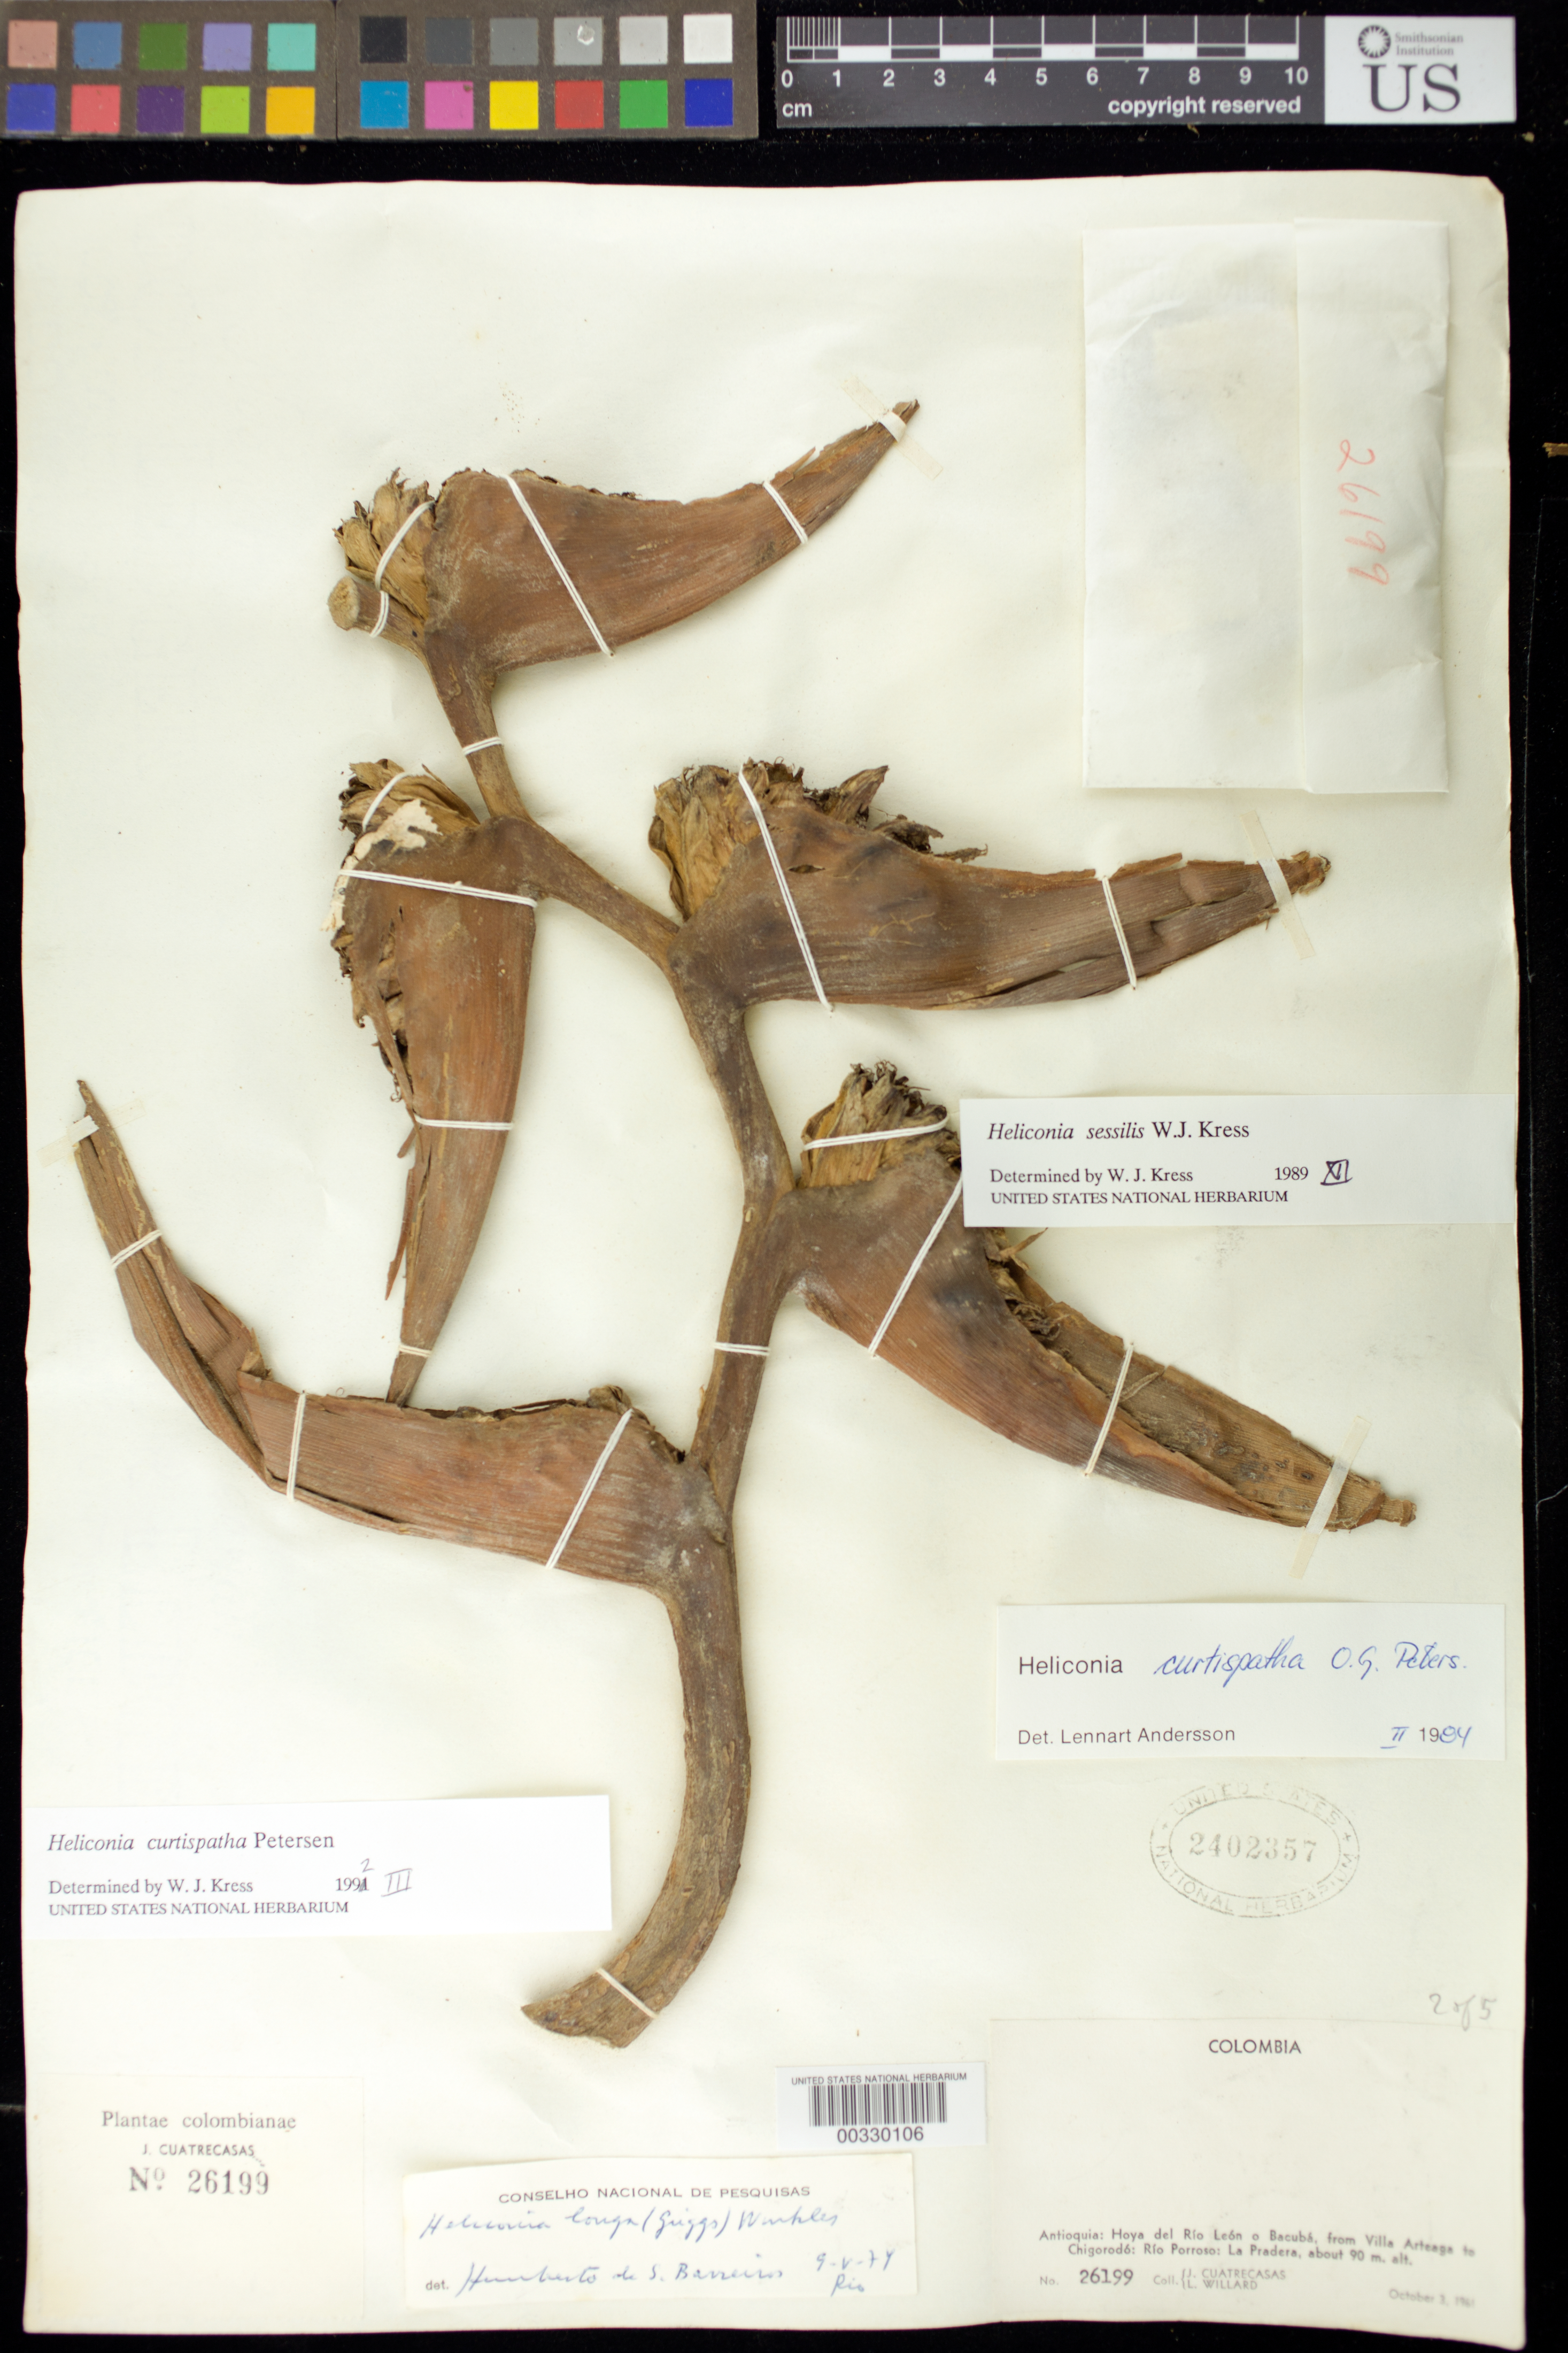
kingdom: Plantae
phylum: Tracheophyta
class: Liliopsida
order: Zingiberales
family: Heliconiaceae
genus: Heliconia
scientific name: Heliconia curtispatha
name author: Petersen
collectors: J. Cuatrecasas & L. Willard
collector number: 26199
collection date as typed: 03 Oct 1961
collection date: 1961-10-03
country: Colombia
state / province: Antioquia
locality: Valley of Rio Leon or Bacuba, from Villa Arteaga to CHigordo, Rio Porroso, La Pradera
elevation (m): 90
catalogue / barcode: US 2402357